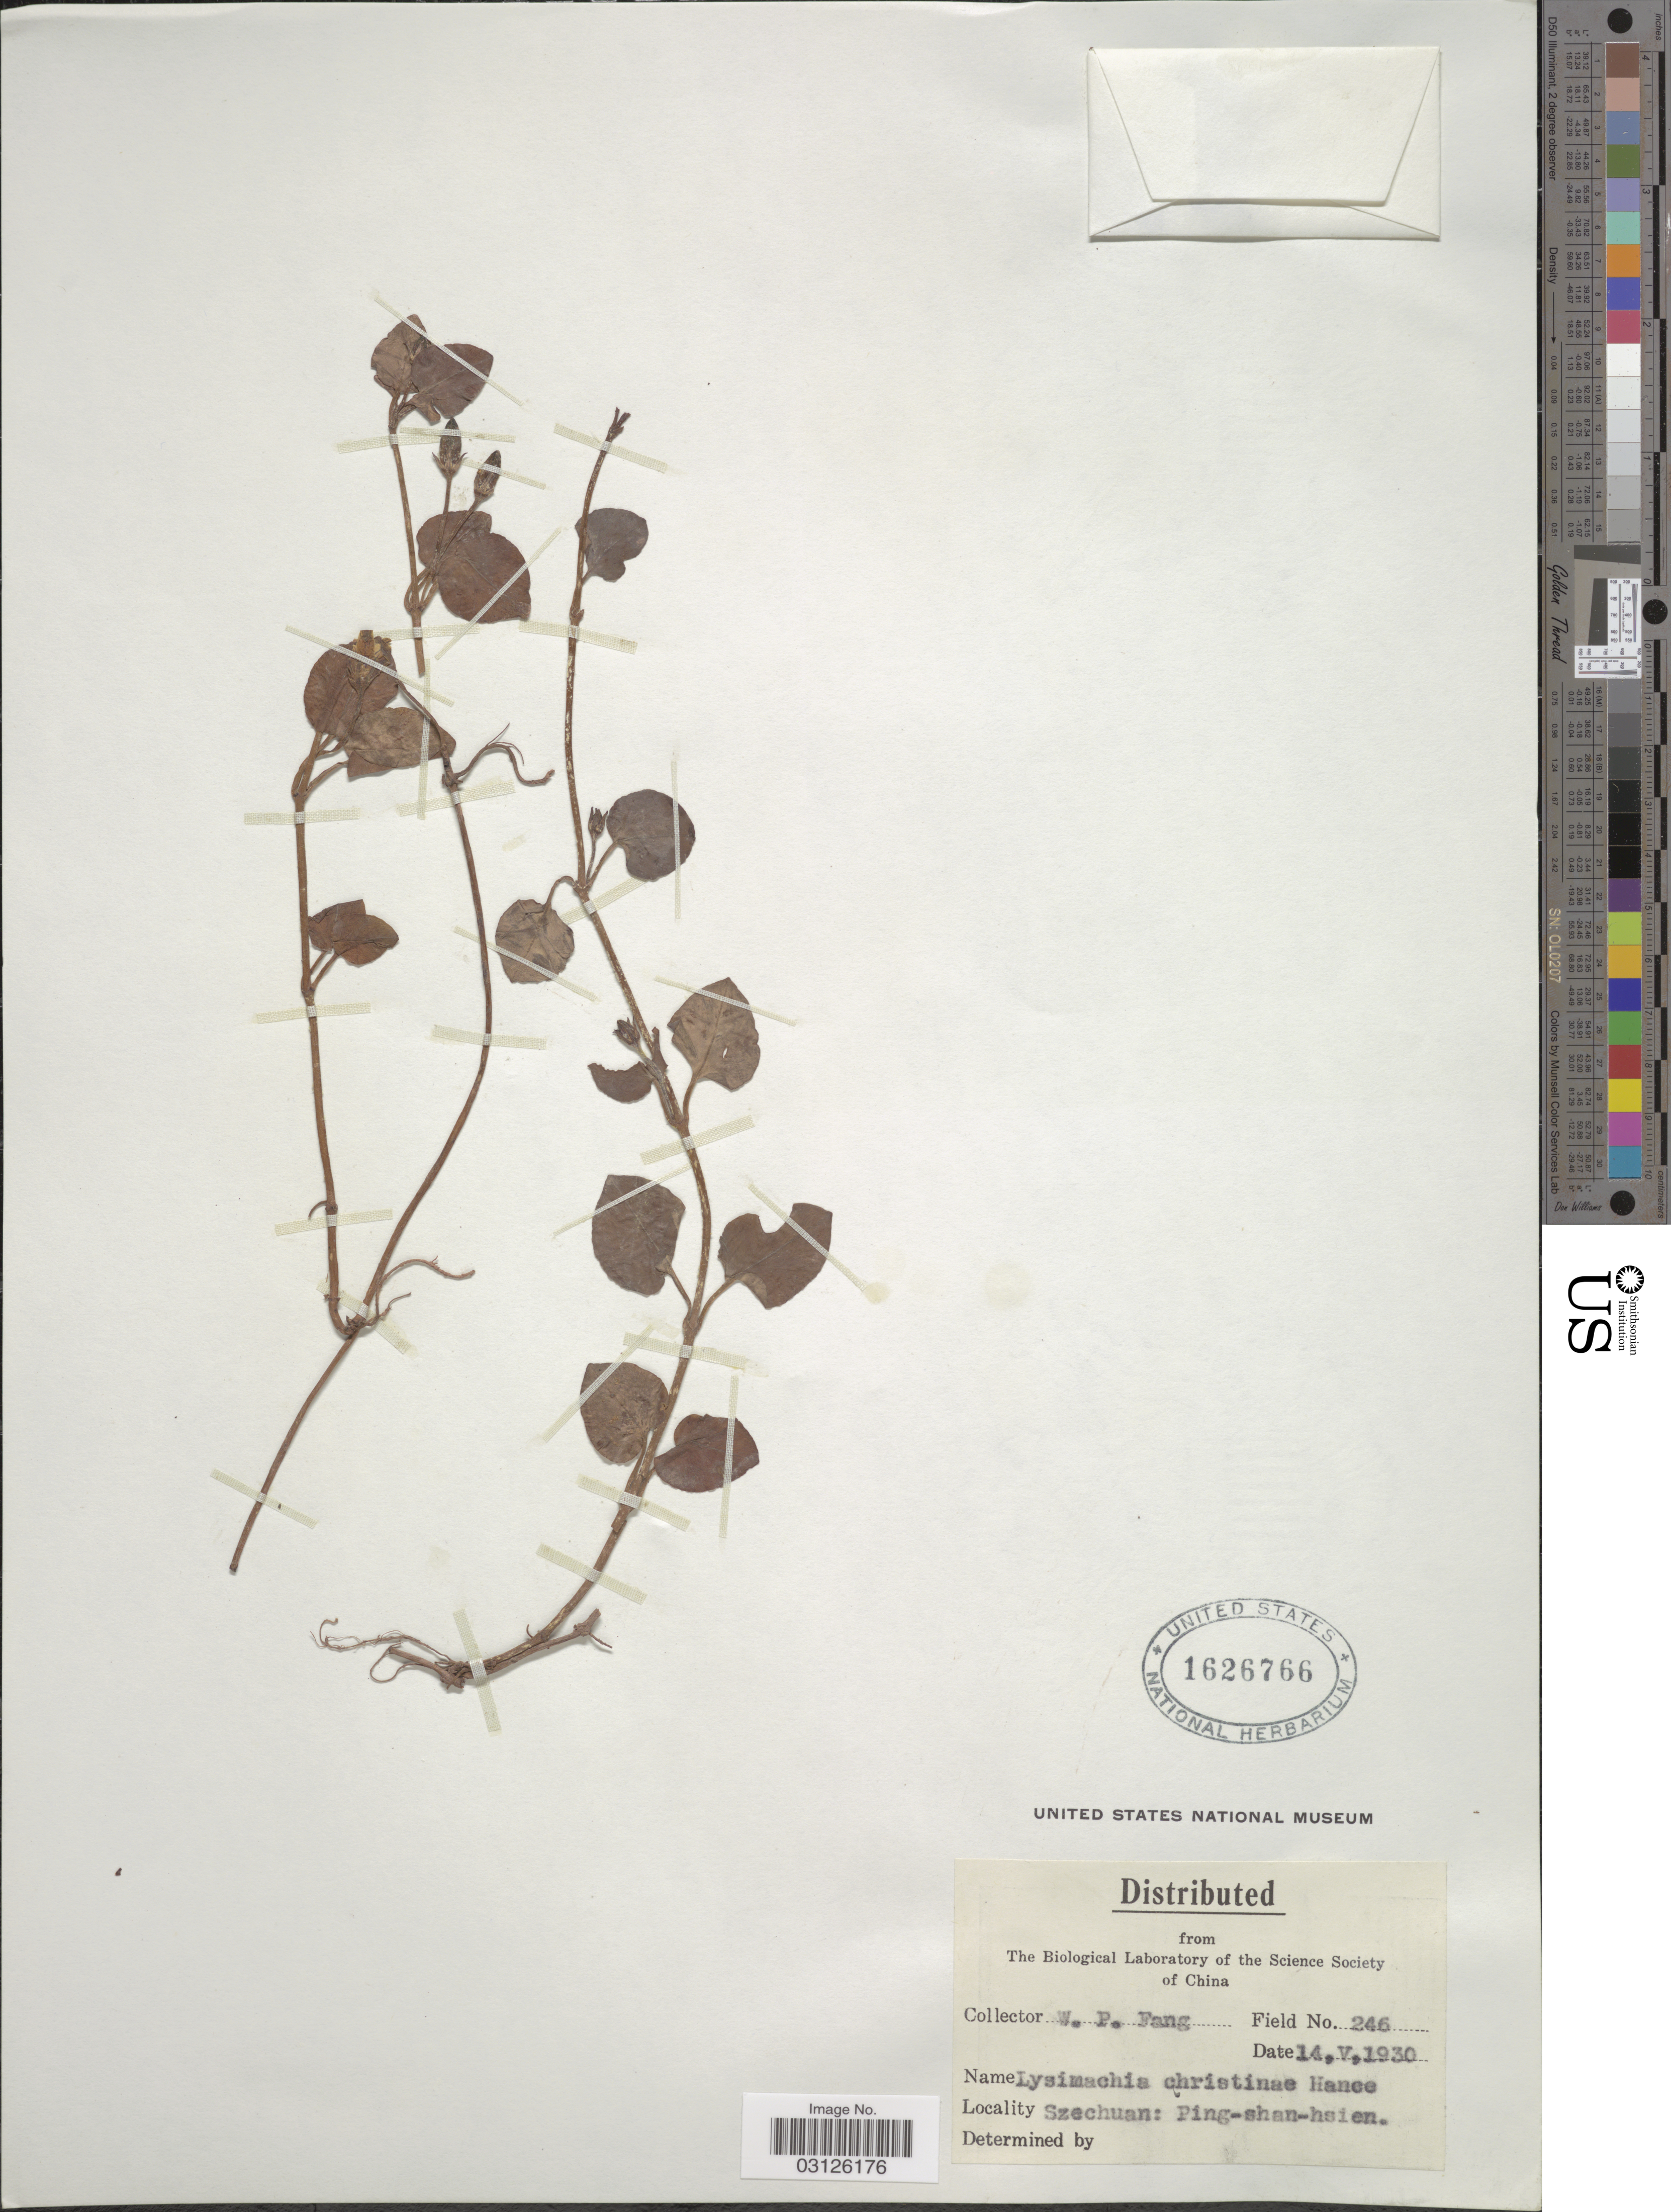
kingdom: Plantae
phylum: Tracheophyta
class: Magnoliopsida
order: Ericales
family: Primulaceae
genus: Lysimachia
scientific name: Lysimachia christinae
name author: Hance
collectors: W. P. Fang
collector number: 246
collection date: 1930-05-14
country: China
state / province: Sichuan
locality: Szechuan: Ping-shan-hsien.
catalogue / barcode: US 1626766